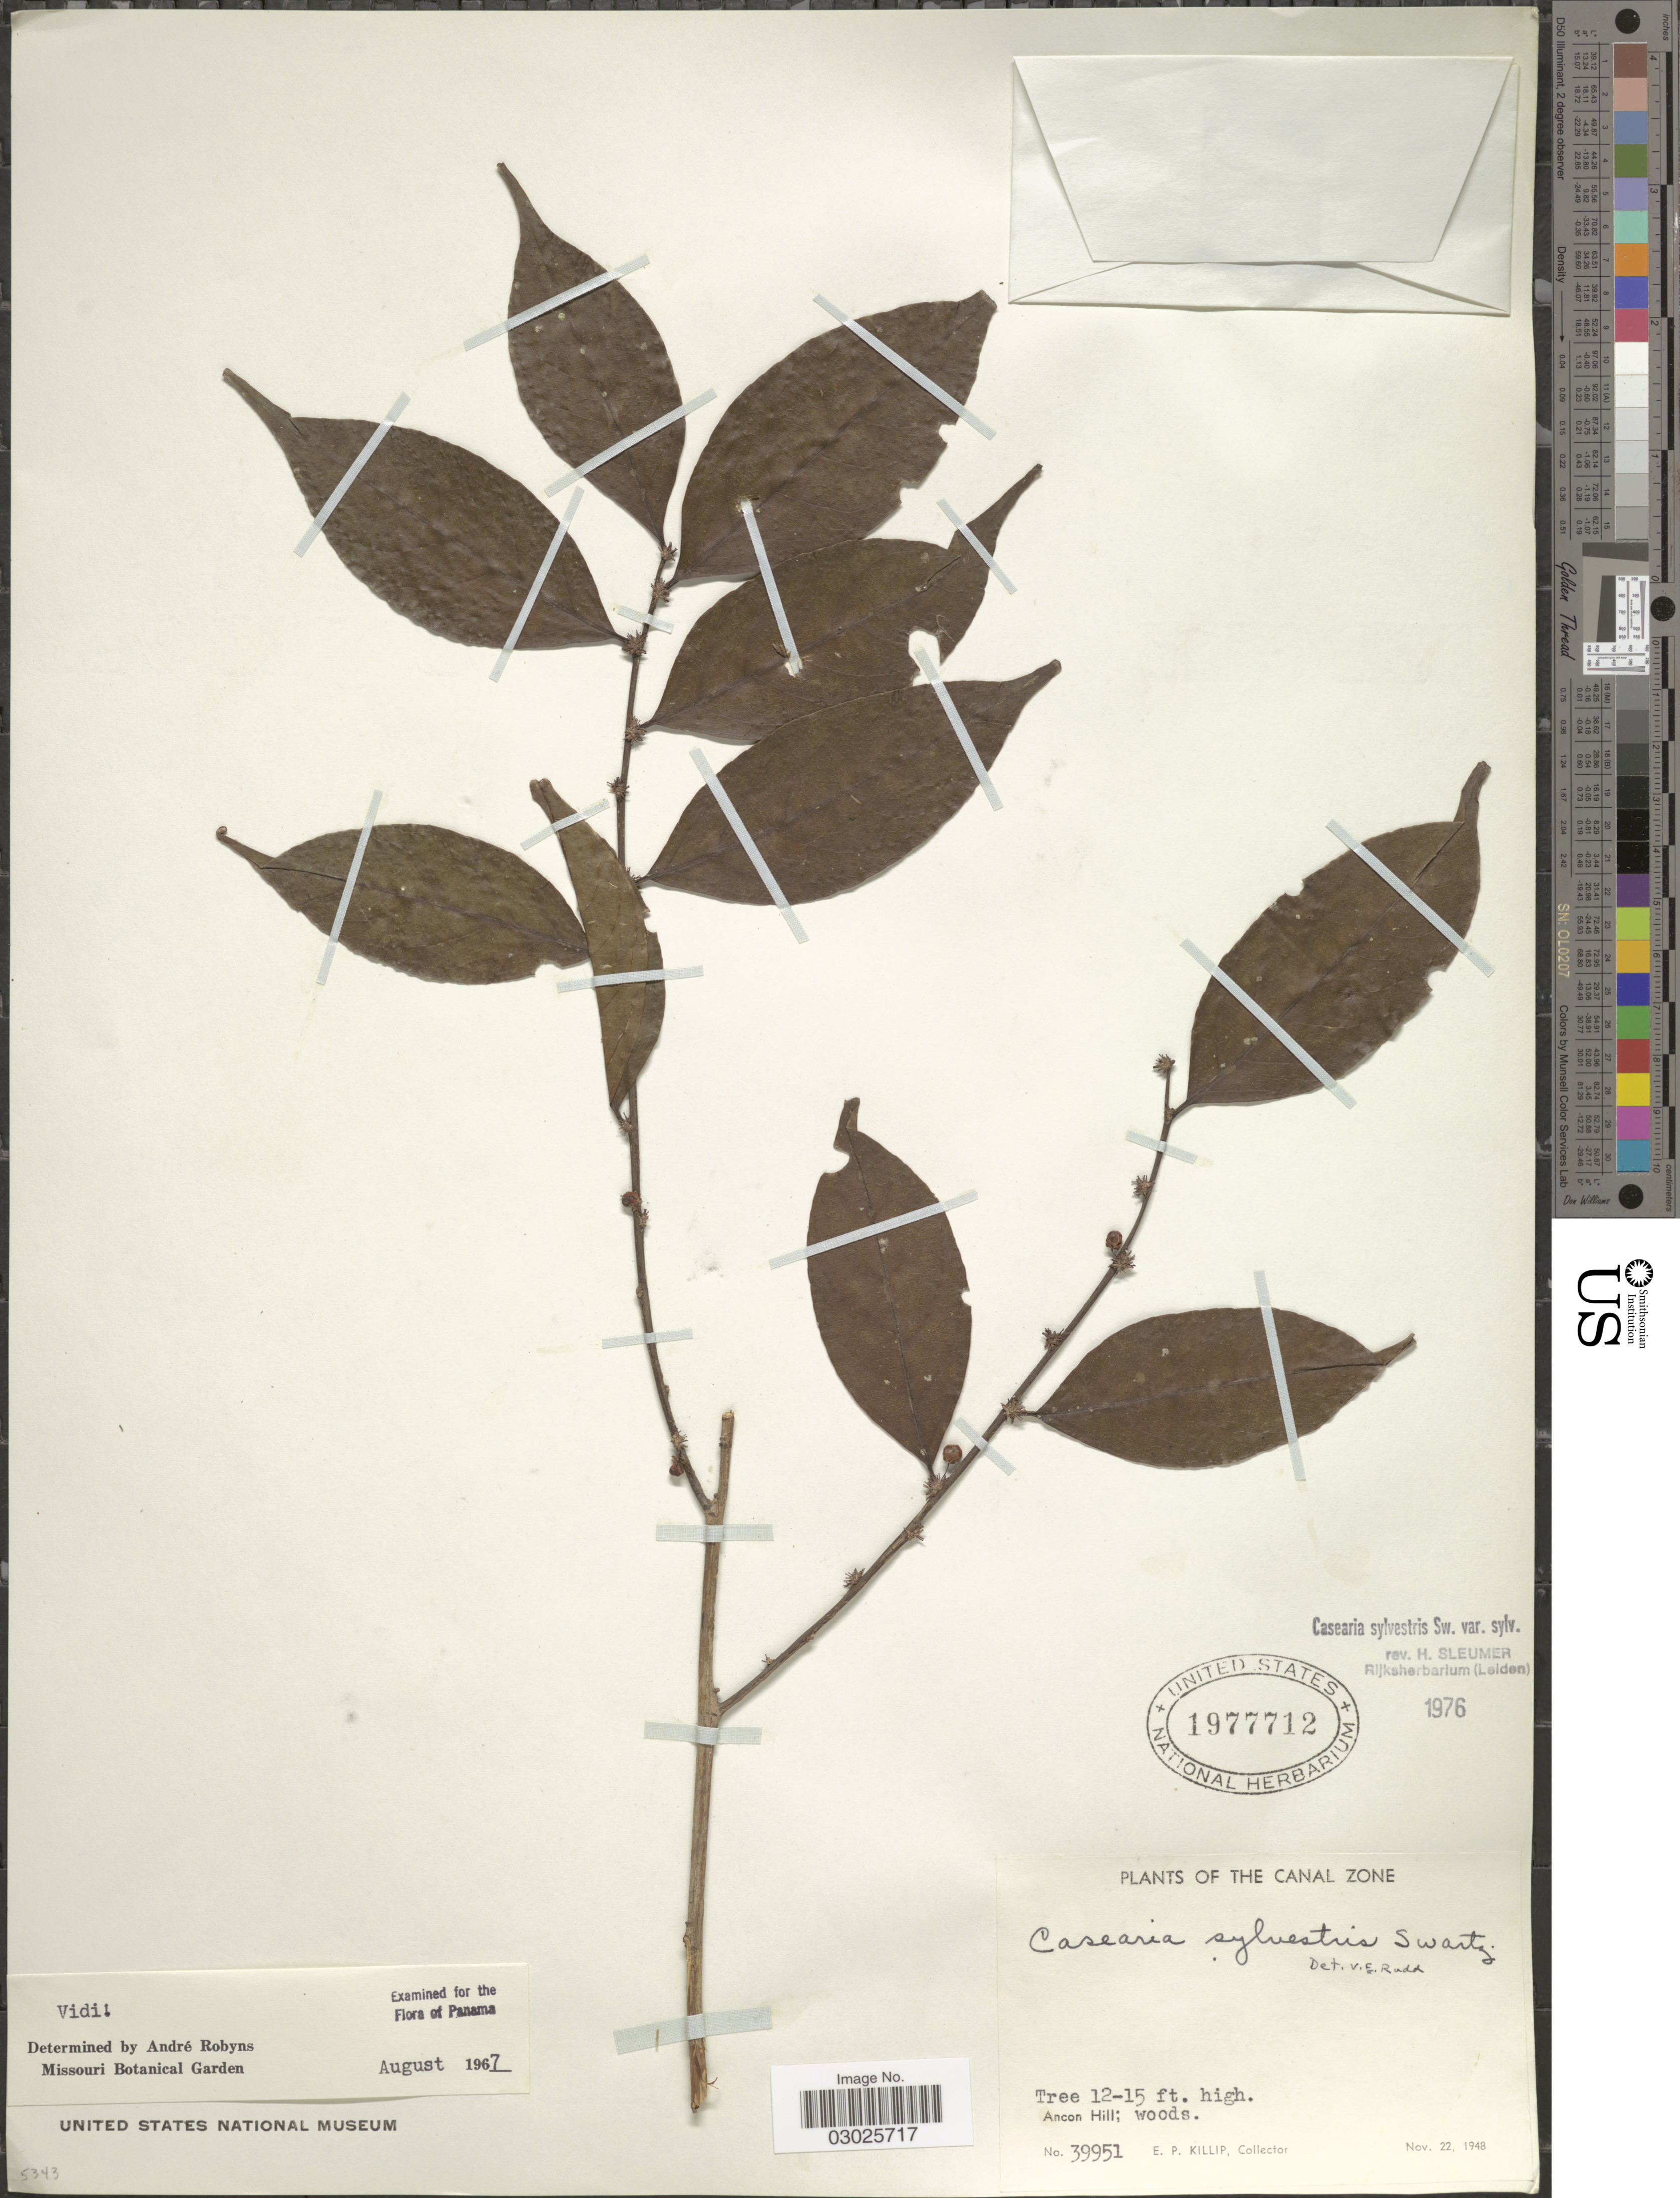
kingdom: Plantae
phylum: Tracheophyta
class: Magnoliopsida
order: Malpighiales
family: Salicaceae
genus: Casearia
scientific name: Casearia sylvestris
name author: Sw.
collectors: E. P. Killip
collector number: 39951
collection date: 1948-11-22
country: Panama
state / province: Colón / Panamá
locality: Canal Zone. Ancon Hill; woods.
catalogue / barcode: US 1977712